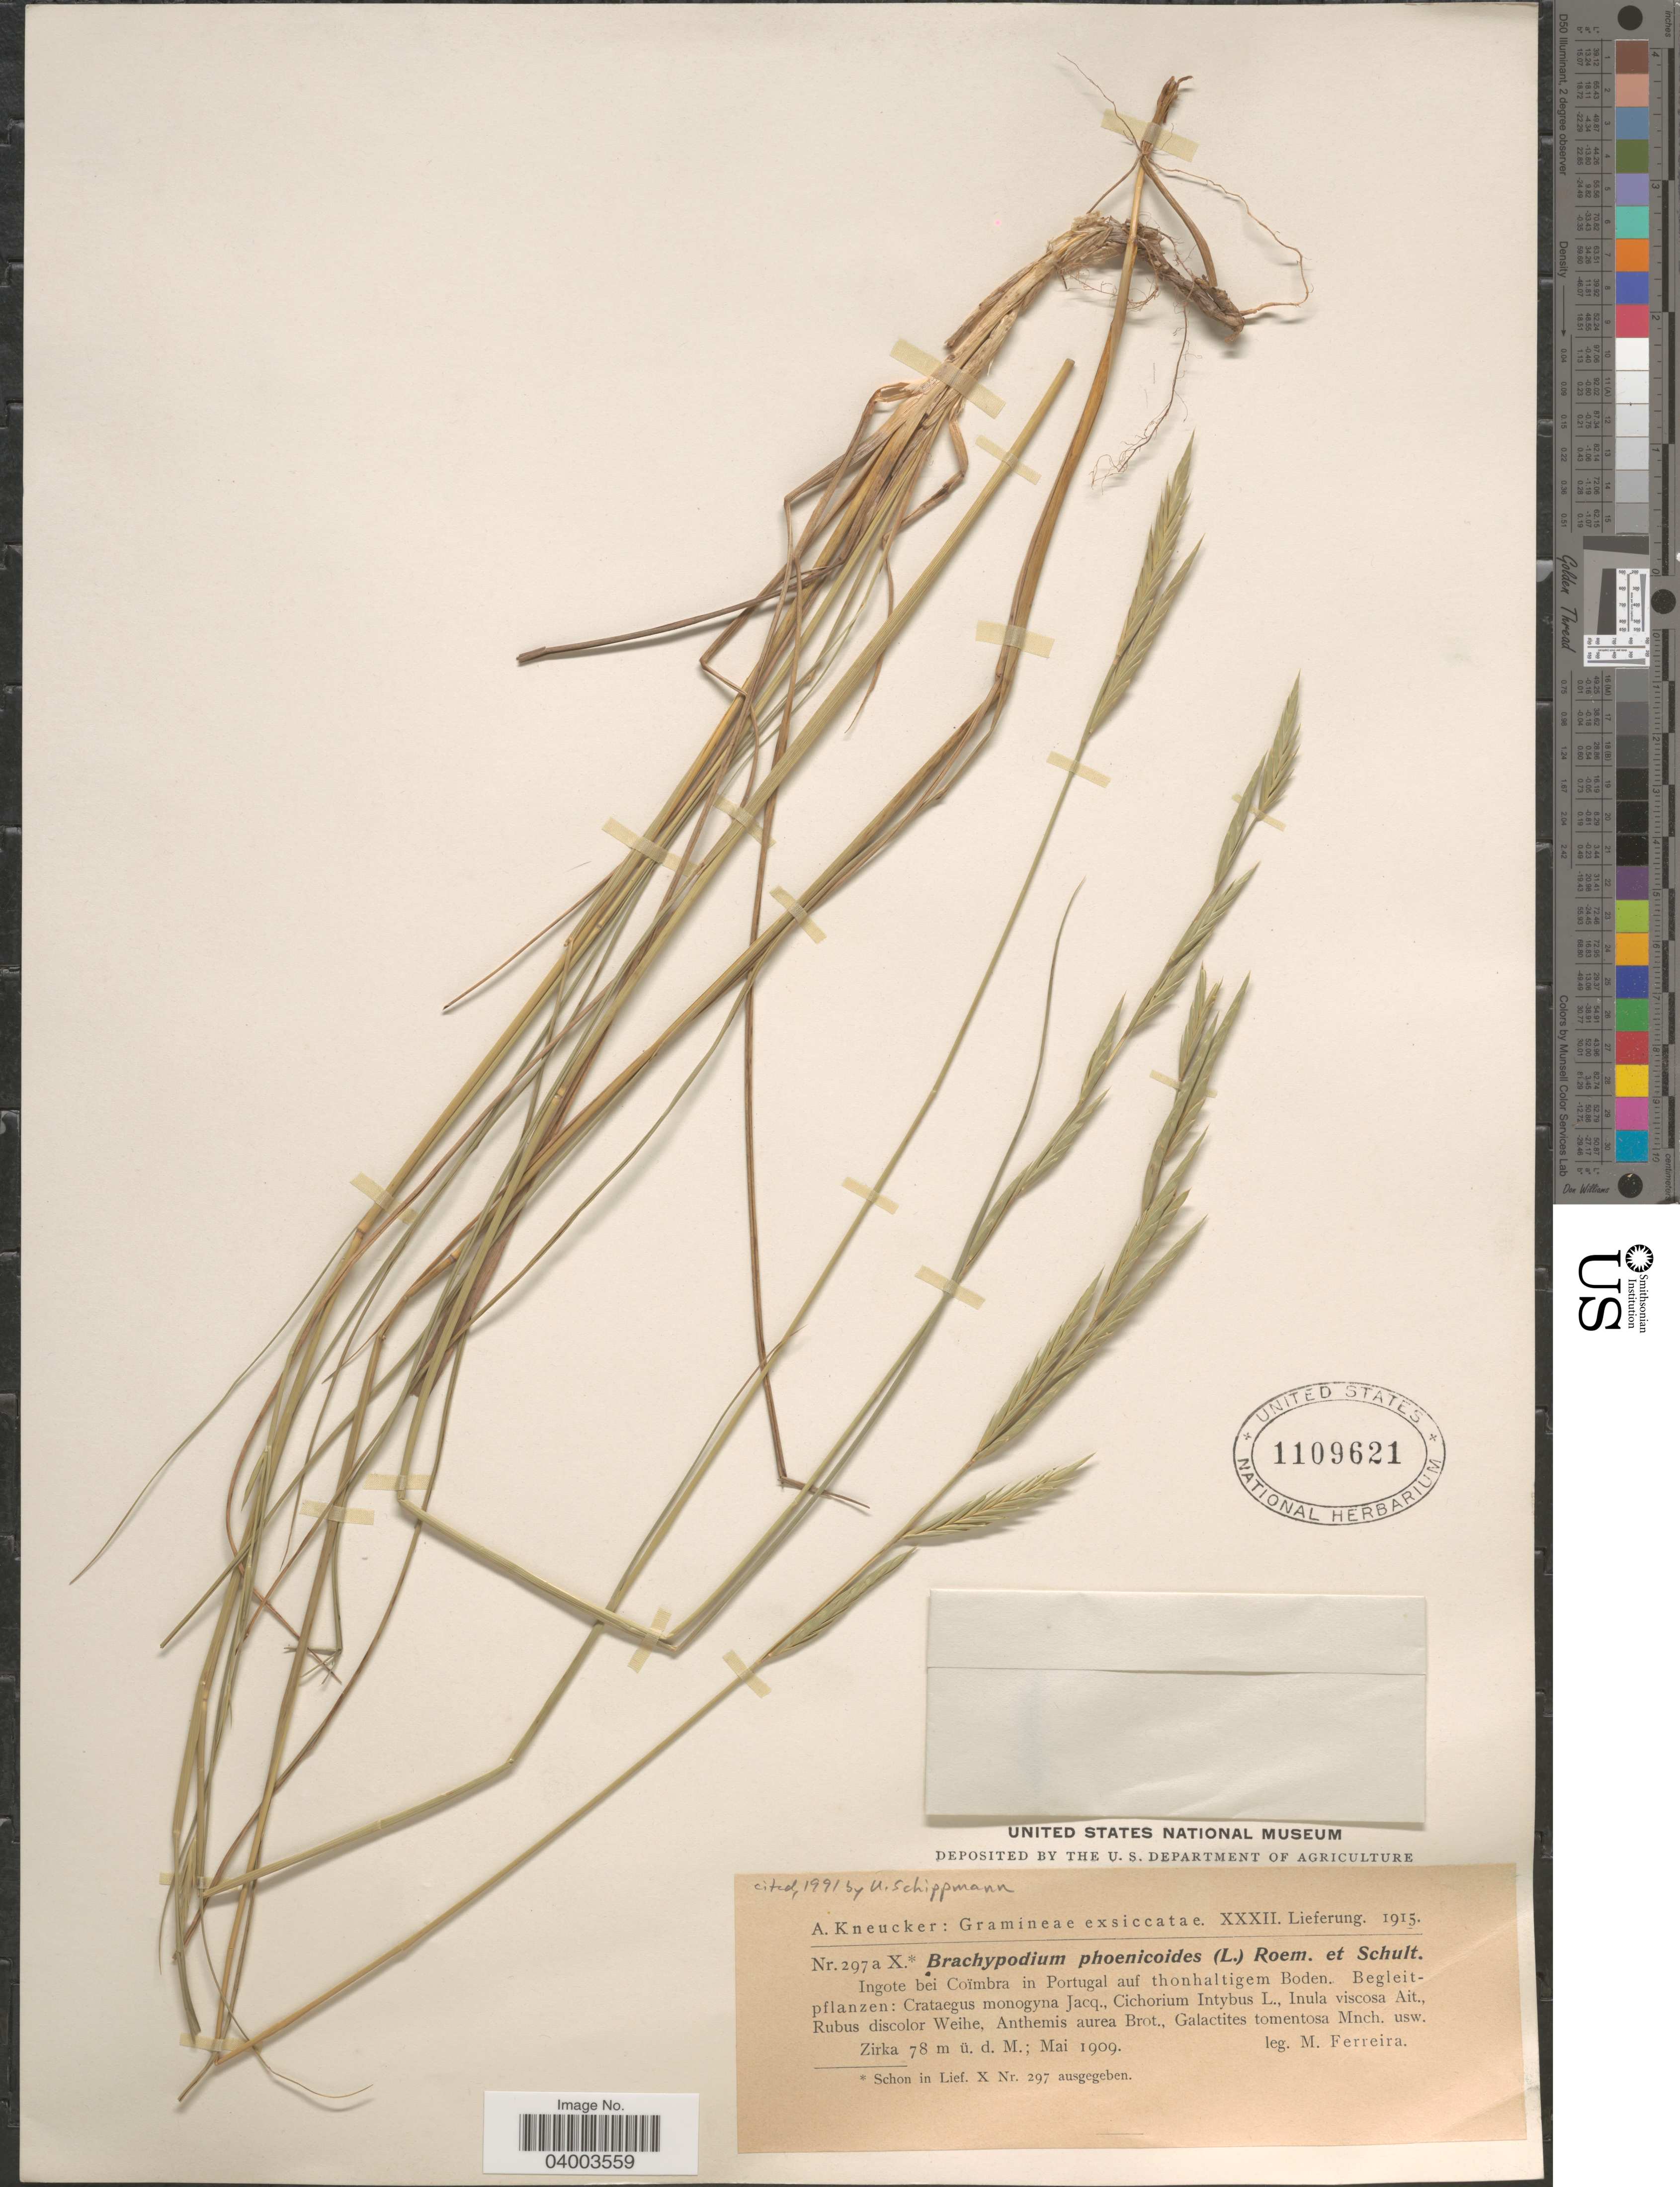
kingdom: Plantae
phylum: Tracheophyta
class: Liliopsida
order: Poales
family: Poaceae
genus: Brachypodium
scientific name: Brachypodium phoenicoides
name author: (L.) Roem. & Schult.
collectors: M. Ferreira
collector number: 297a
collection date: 1909-05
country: Portugal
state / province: Coimbra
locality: Zirka.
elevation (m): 78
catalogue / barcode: US 1109621